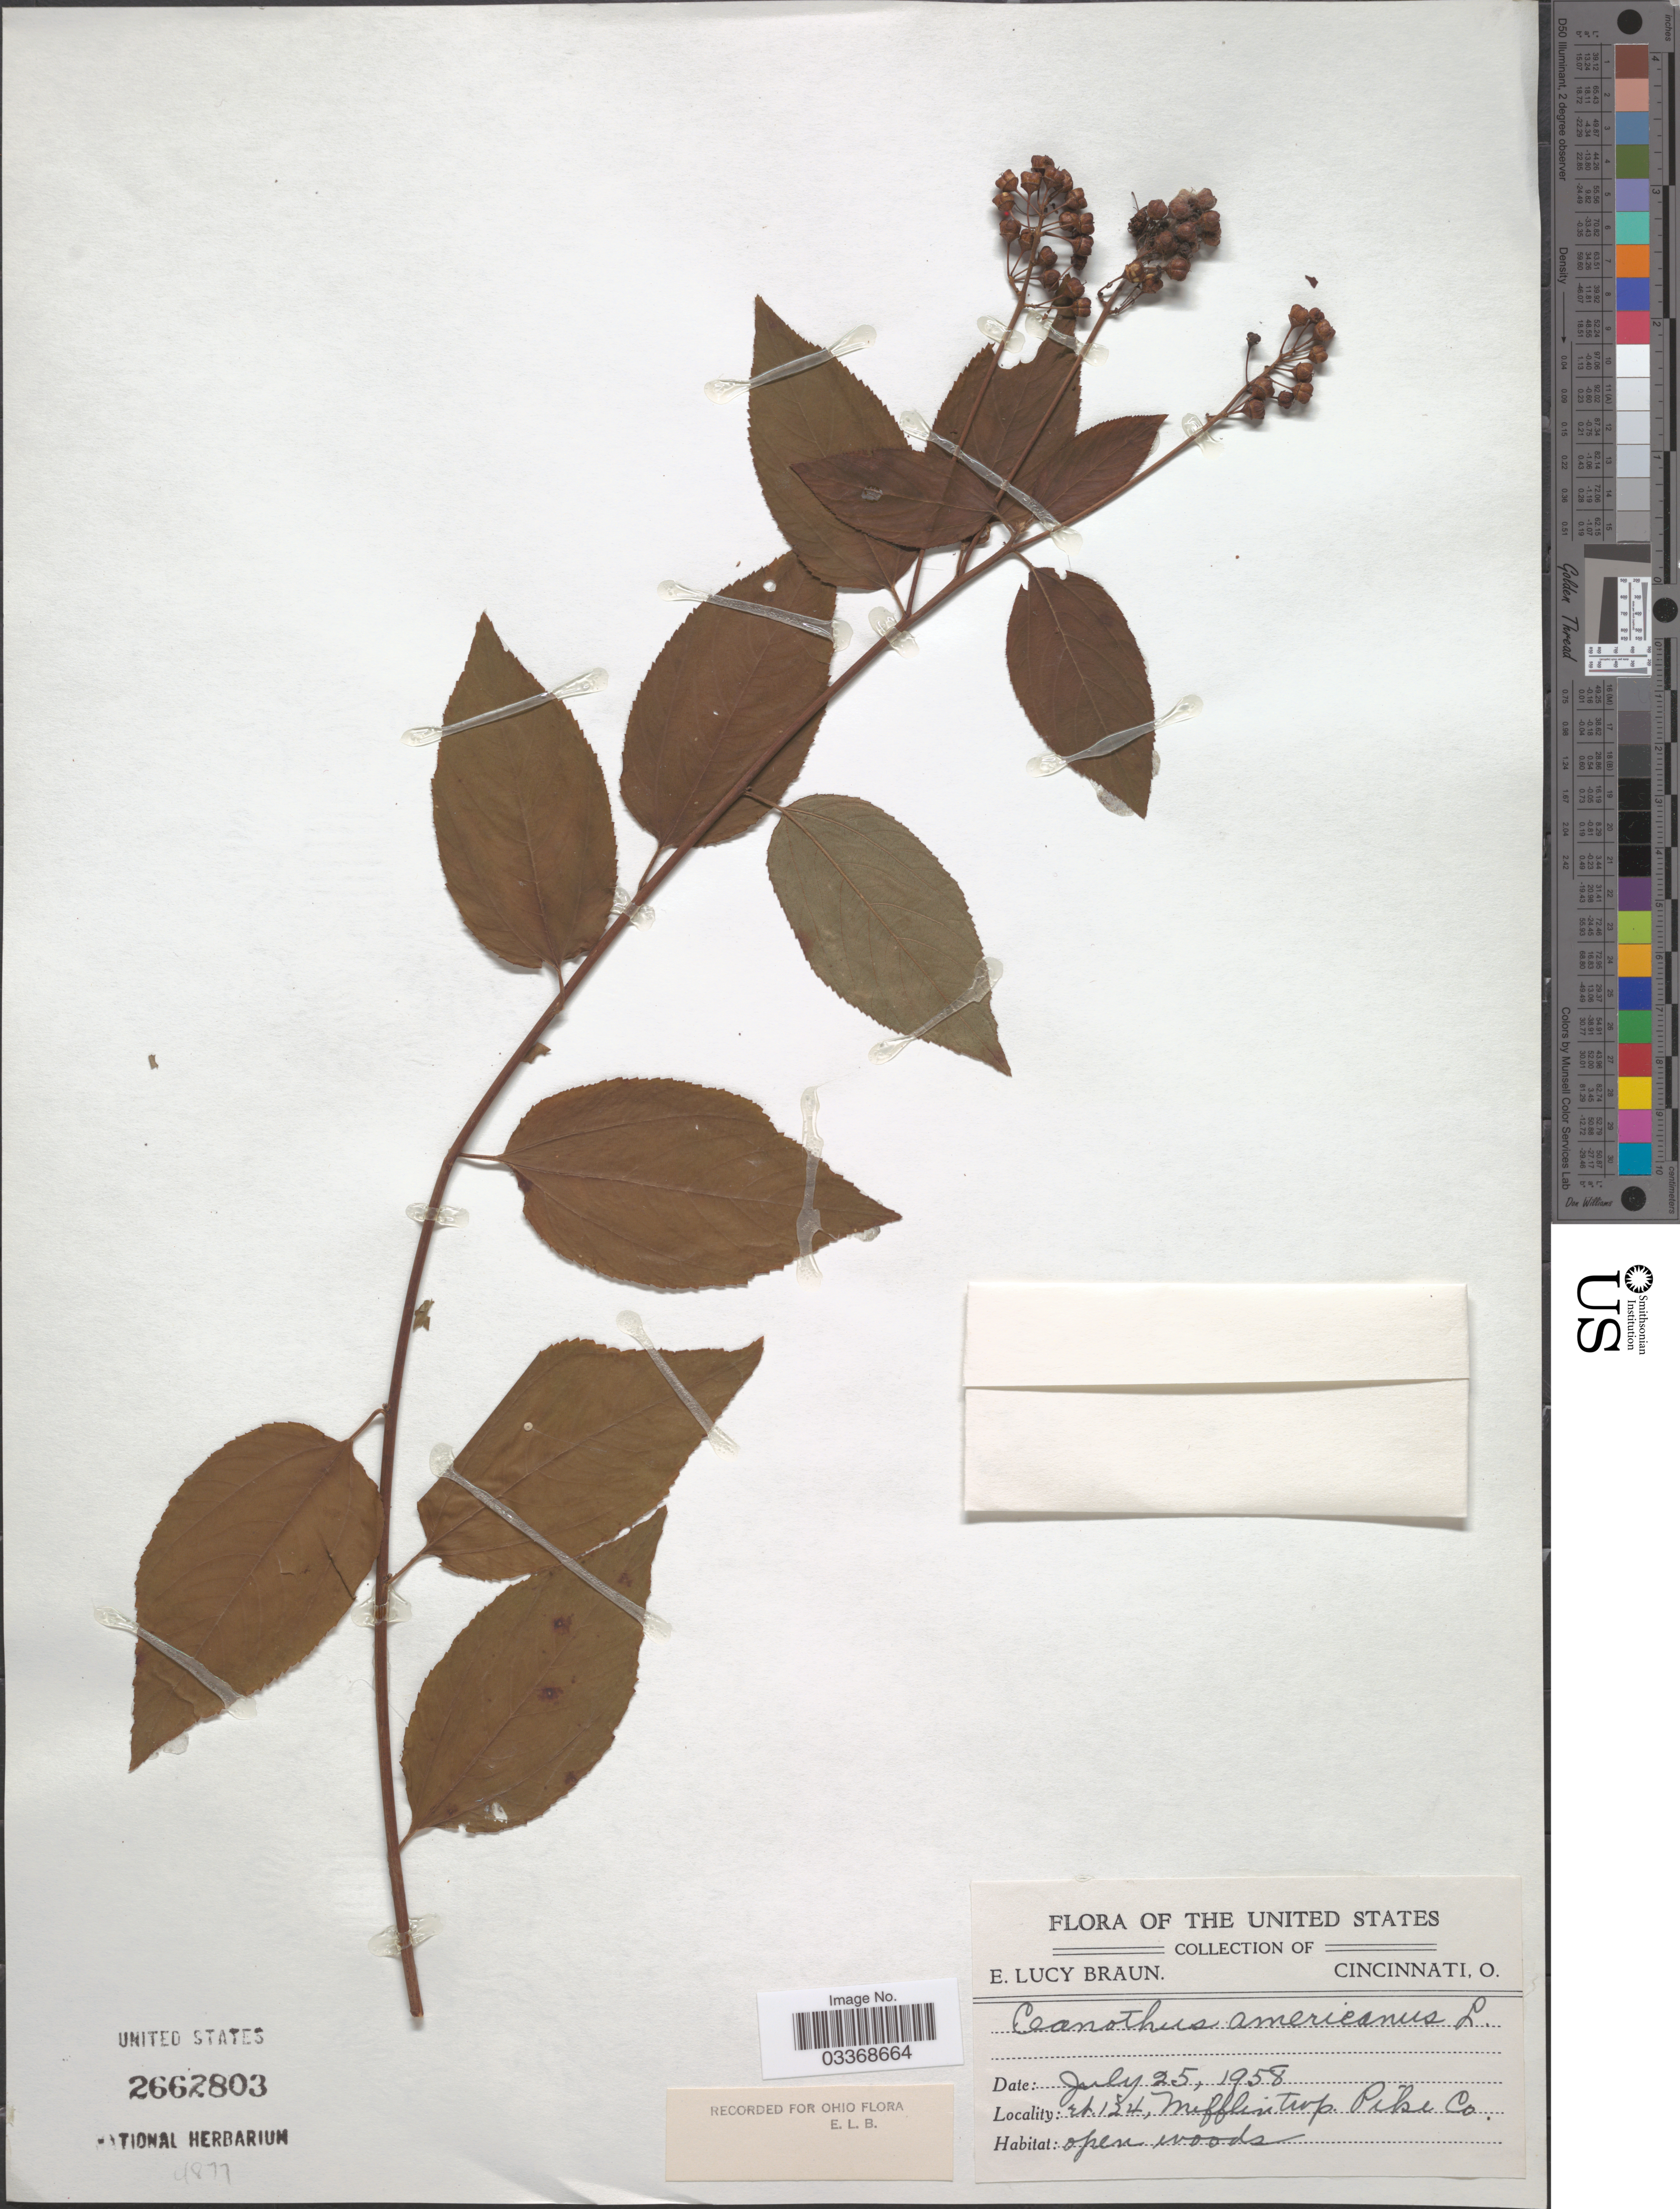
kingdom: Plantae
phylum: Tracheophyta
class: Magnoliopsida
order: Rosales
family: Rhamnaceae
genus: Ceanothus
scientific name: Ceanothus americanus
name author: L.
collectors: E. L. Braun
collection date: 1958-07-25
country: United States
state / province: Ohio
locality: Rt. 124, Mifflin Twp. Pike Co.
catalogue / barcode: US 2662803